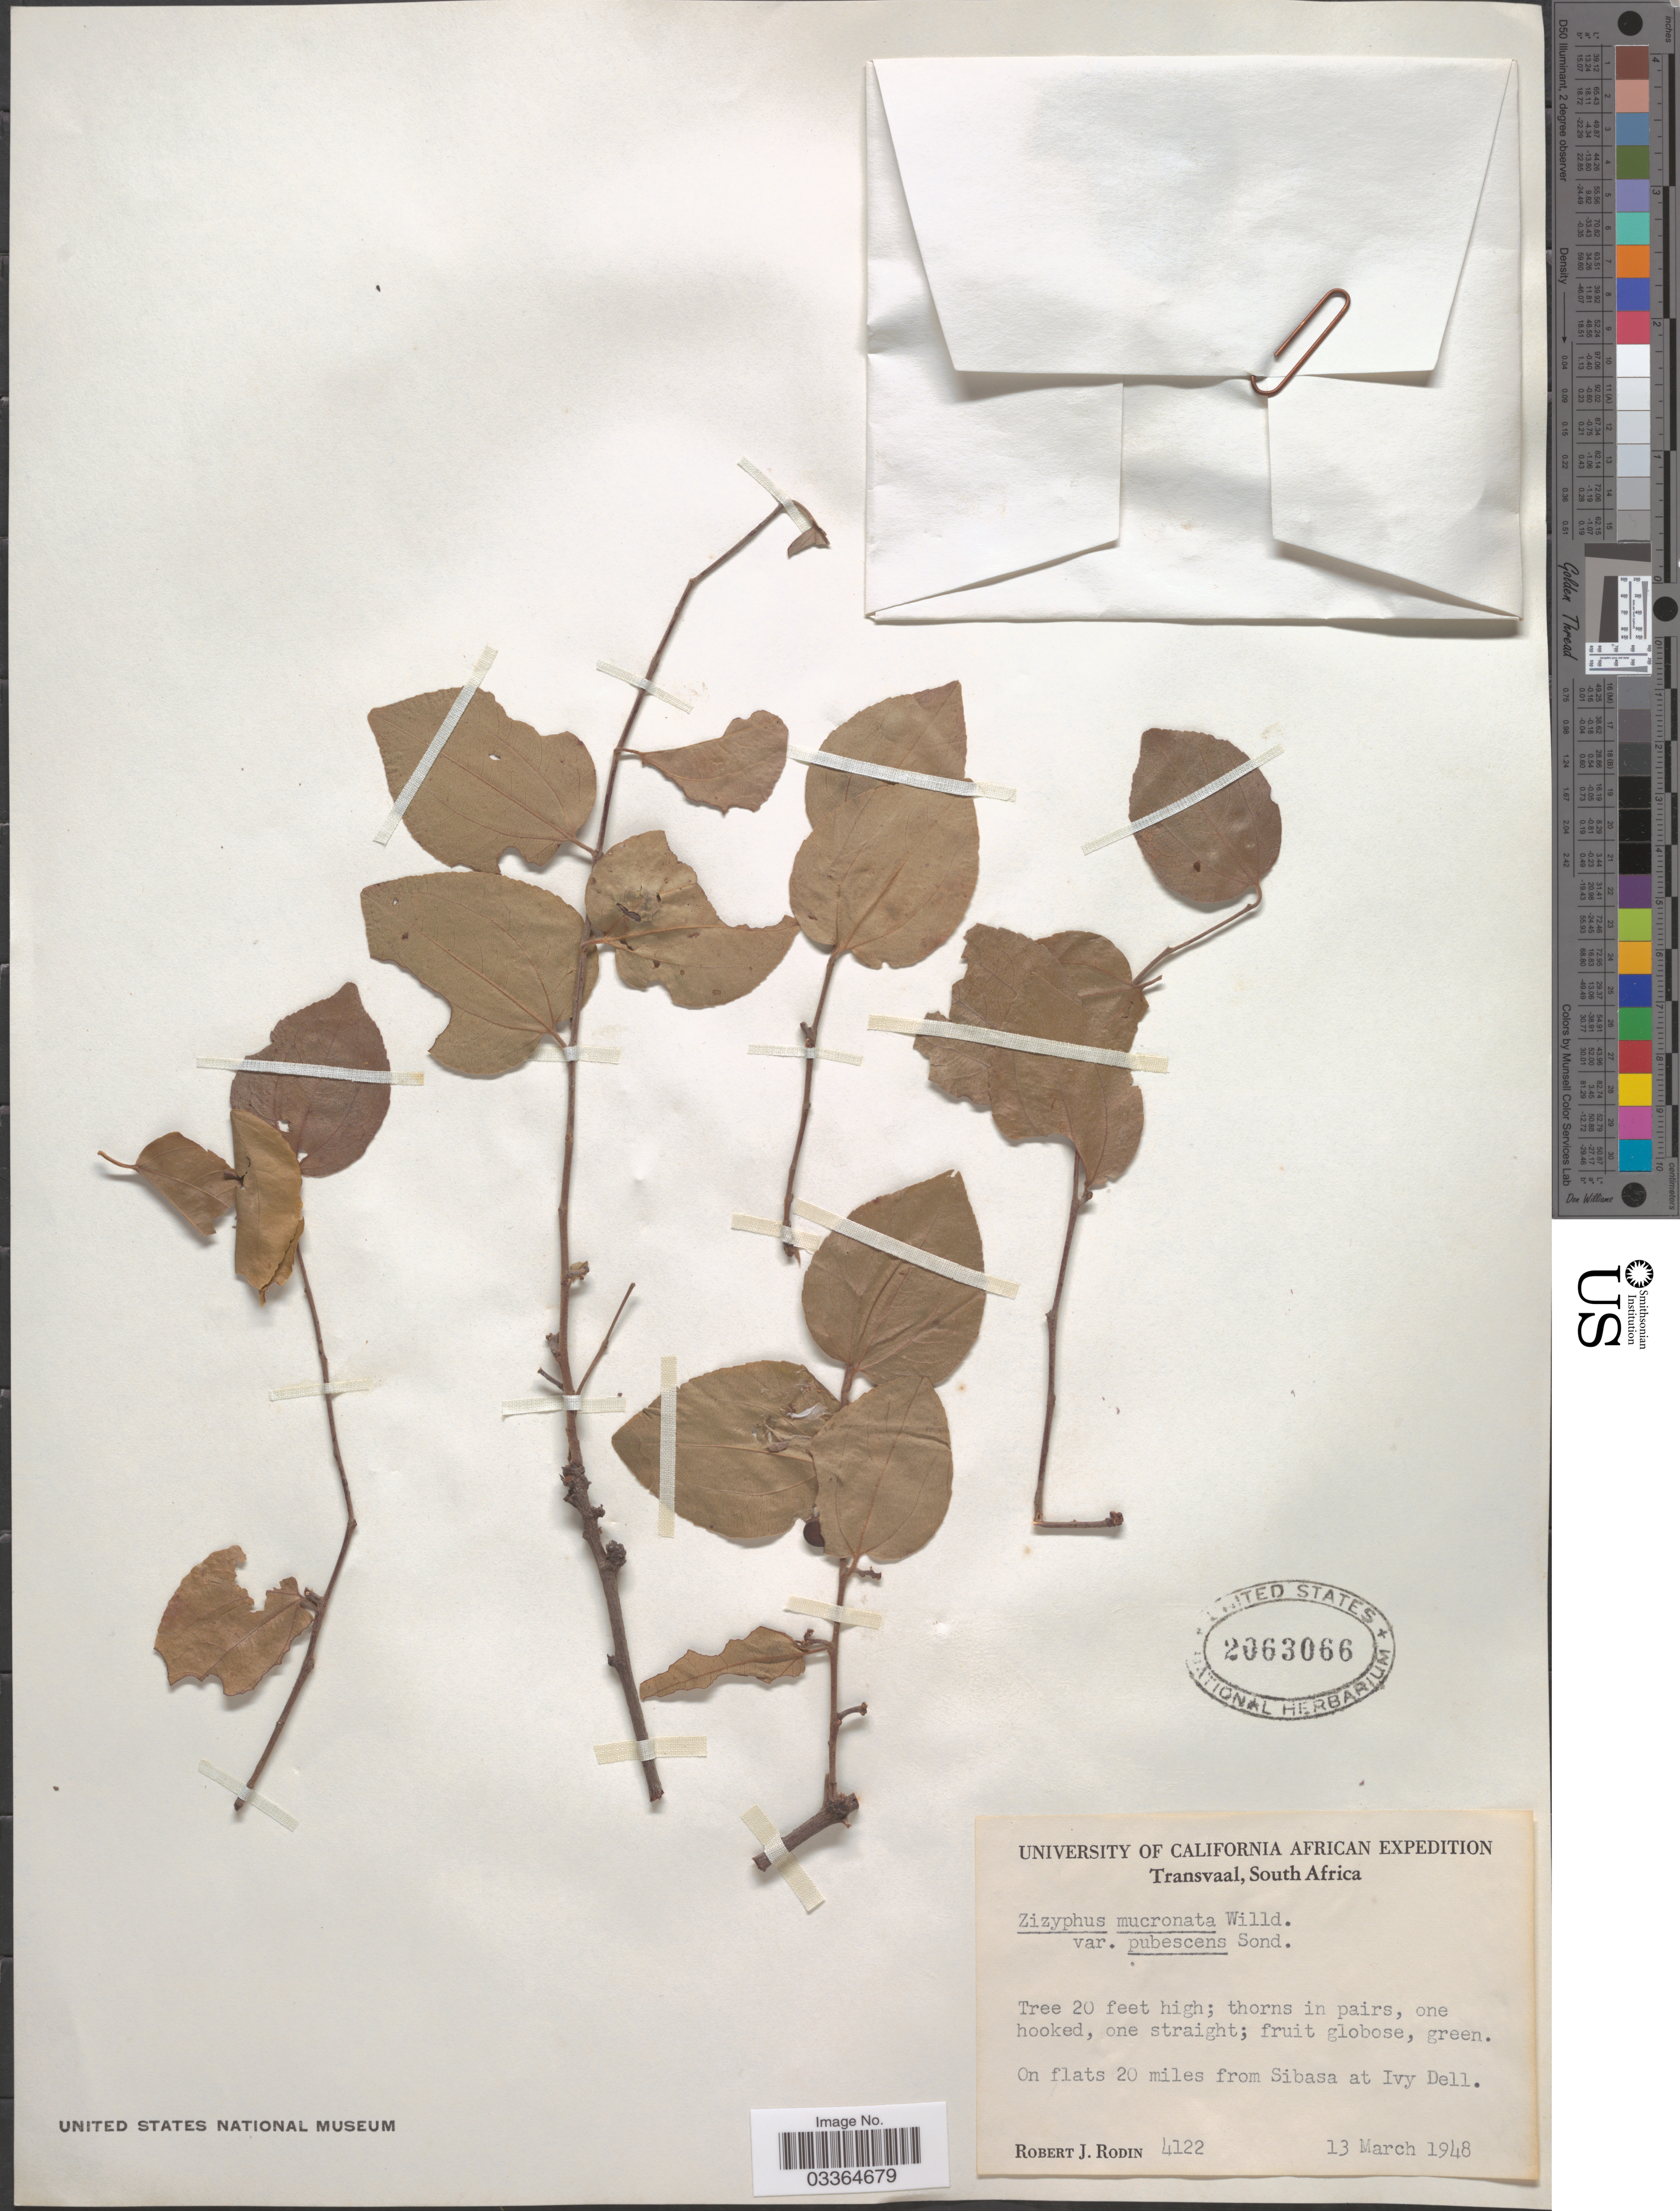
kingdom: Plantae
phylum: Tracheophyta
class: Magnoliopsida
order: Rosales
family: Rhamnaceae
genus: Ziziphus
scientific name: Ziziphus mucronata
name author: Willd.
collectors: R. J. Rodin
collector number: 4122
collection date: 1948-03-13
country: South Africa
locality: Transvaal. On flats 20 miles from Sibasa at Ivy Dell.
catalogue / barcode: US 2063066